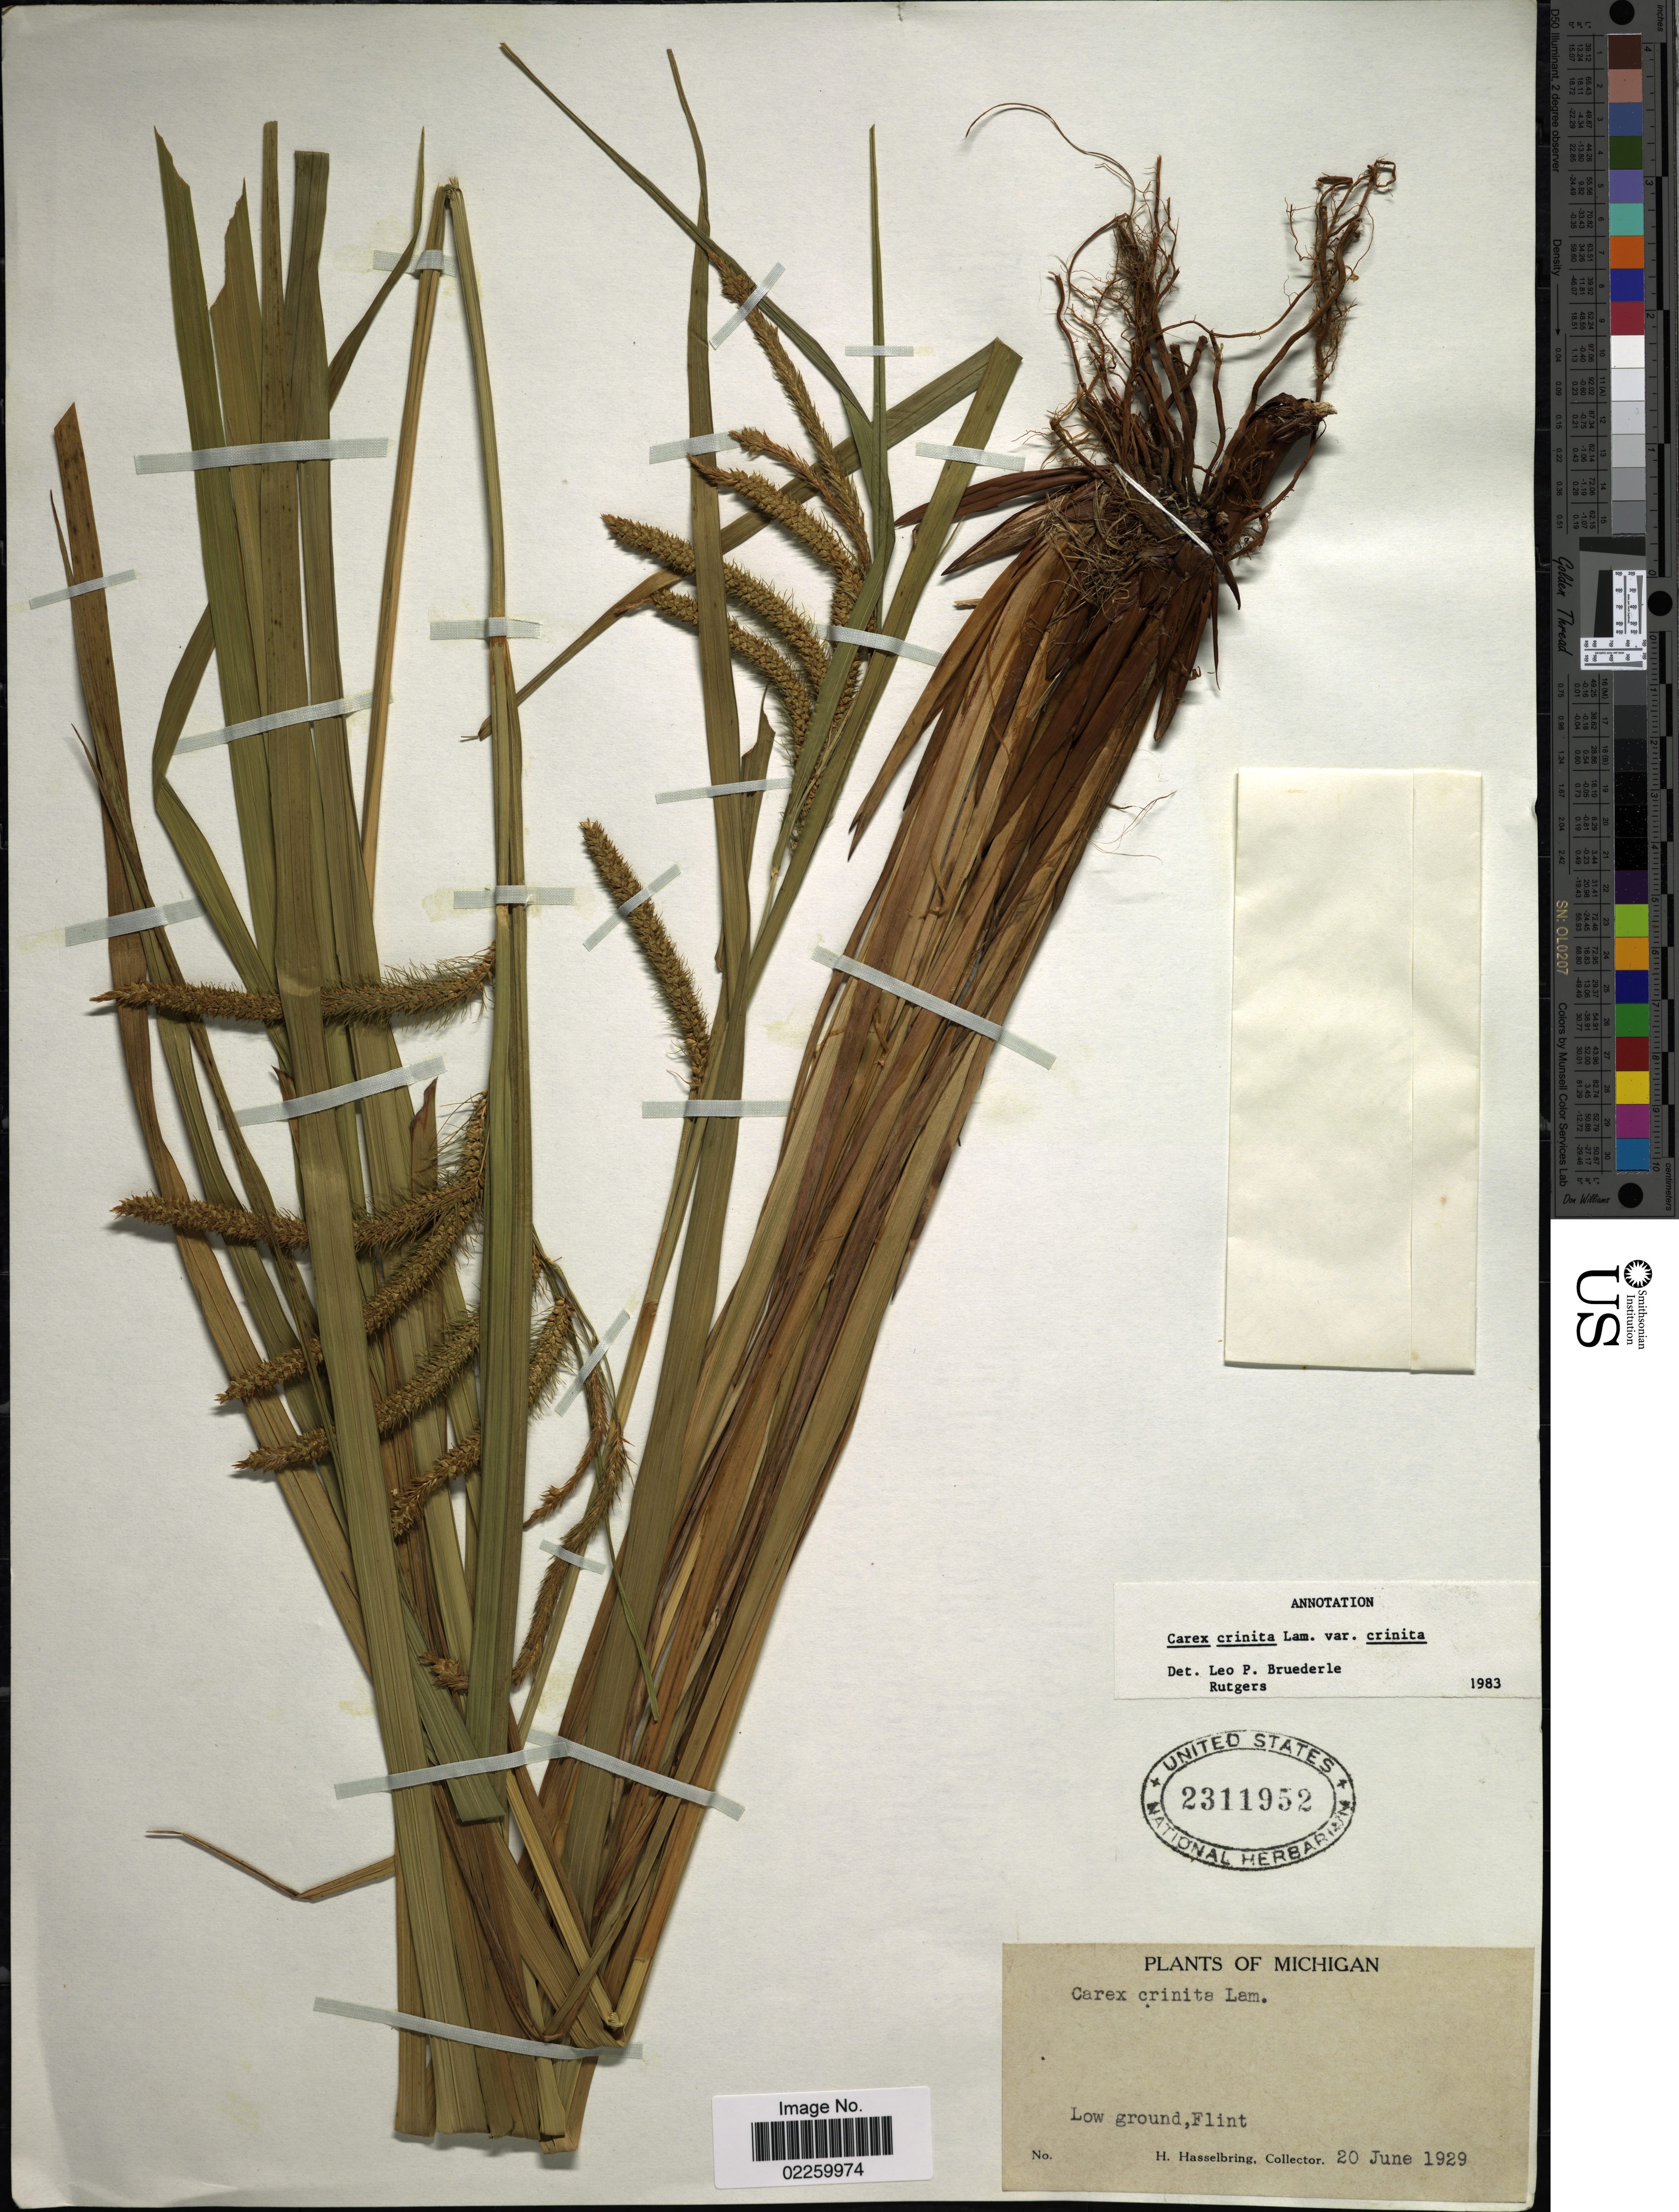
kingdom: Plantae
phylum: Tracheophyta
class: Liliopsida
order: Poales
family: Cyperaceae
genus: Carex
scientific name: Carex crinita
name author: Lam.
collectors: H. Hasselbring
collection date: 1929-06-20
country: United States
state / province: Michigan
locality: Low ground, Flint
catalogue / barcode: US 2311952